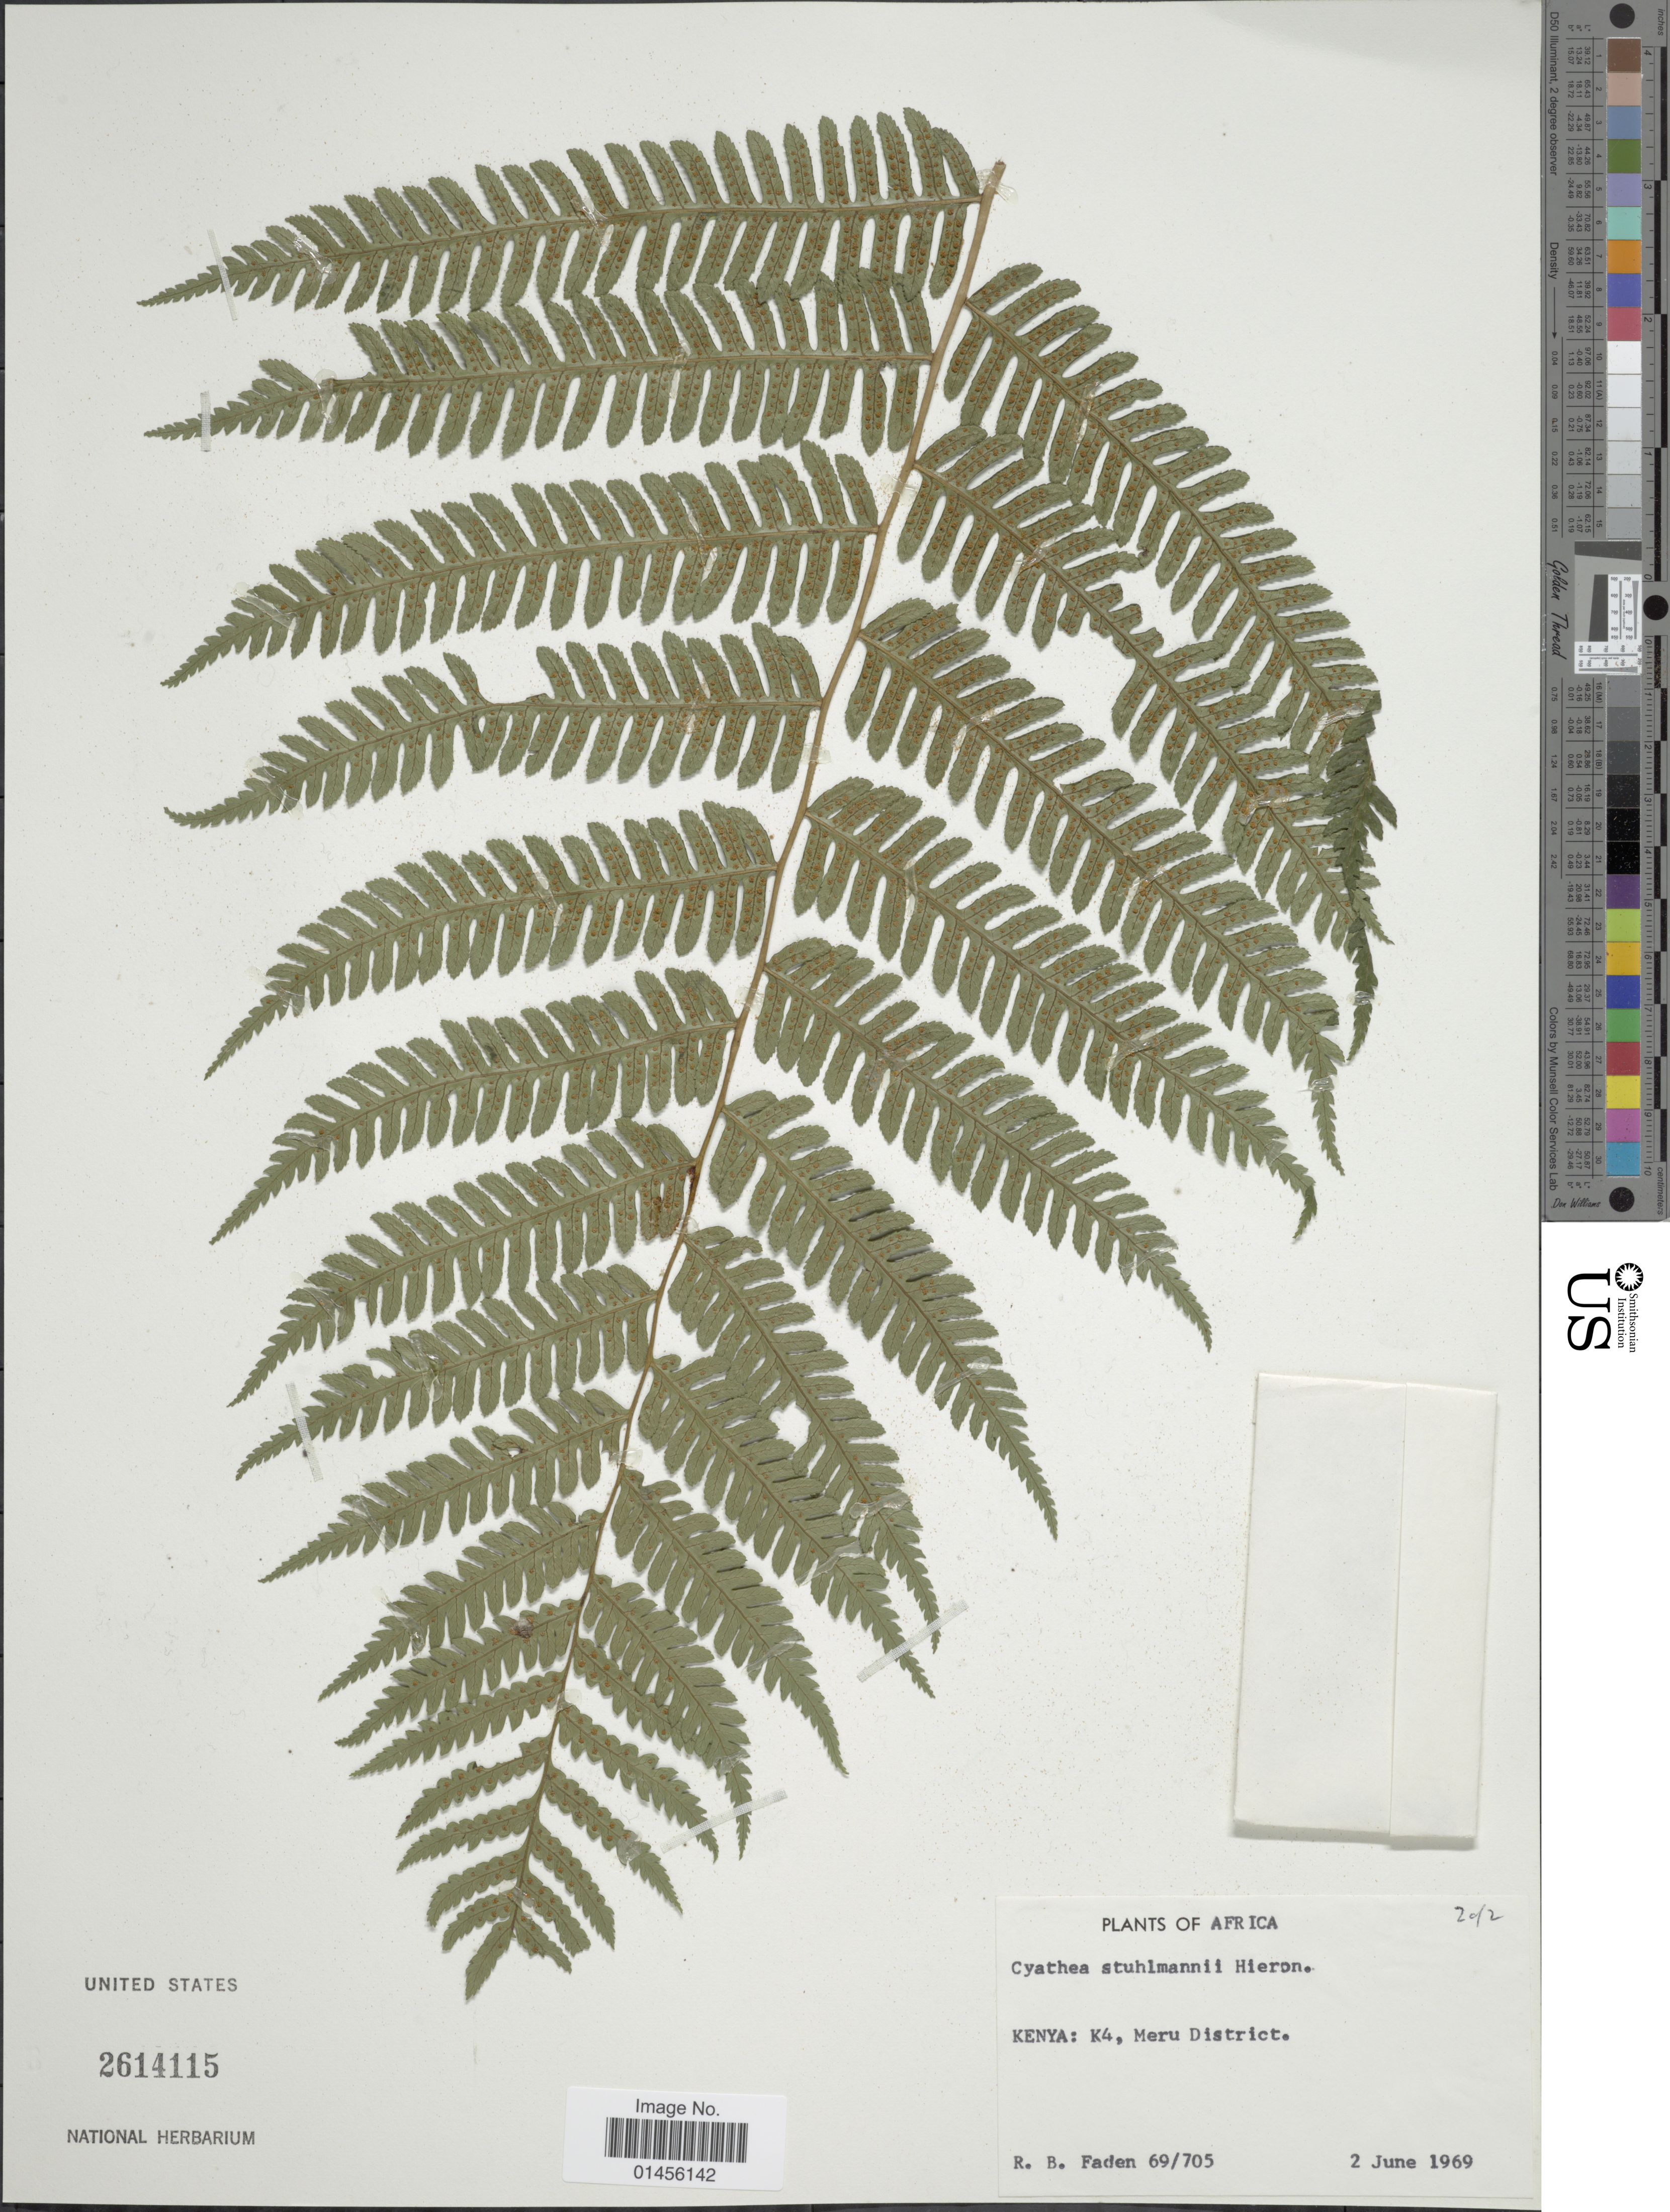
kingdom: Plantae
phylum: Tracheophyta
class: Polypodiopsida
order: Cyatheales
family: Cyatheaceae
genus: Alsophila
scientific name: Alsophila stuhlmannii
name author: (Hieron.) R.M. Tryon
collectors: R. B. Faden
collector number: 69/705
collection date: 1969-06-02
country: Kenya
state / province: Meru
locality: K4, Meru District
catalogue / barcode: US 2614115